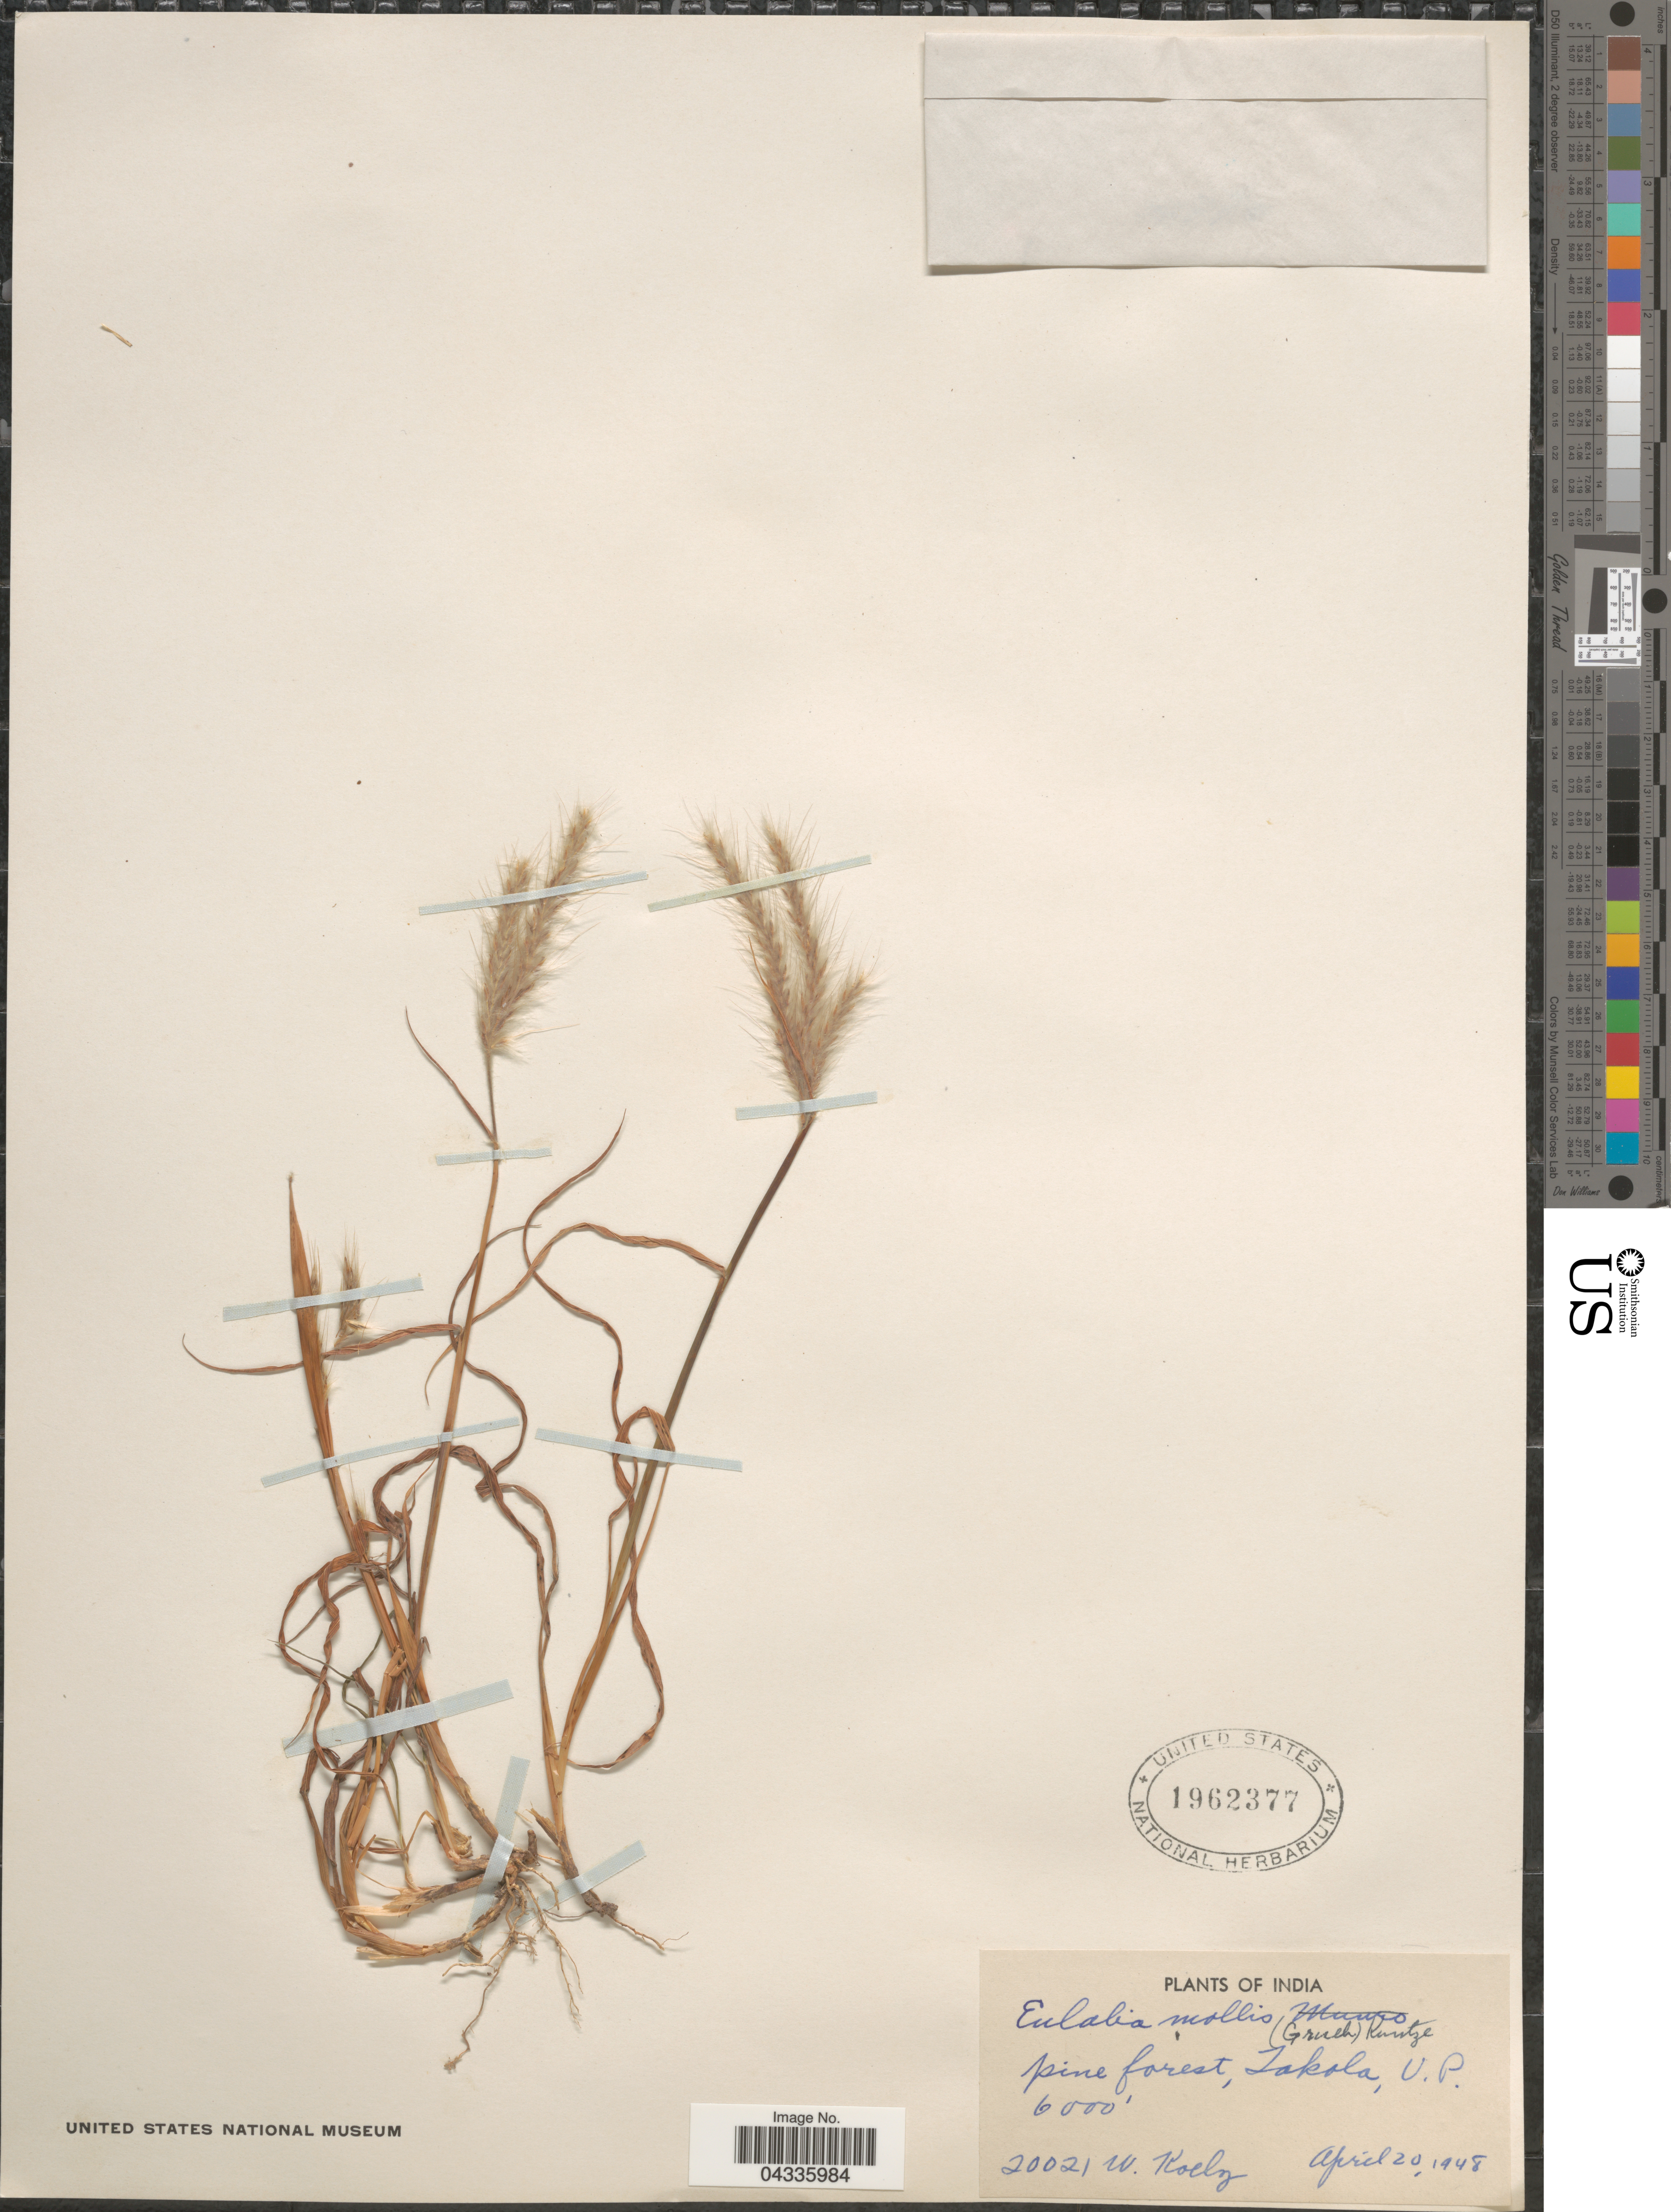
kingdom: Plantae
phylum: Tracheophyta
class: Liliopsida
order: Poales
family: Poaceae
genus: Eulalia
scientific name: Eulalia mollis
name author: (Griseb.) Kuntze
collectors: W. Koelz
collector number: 20021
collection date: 1948-04-20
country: India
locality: Pine forest, Takola, U.P.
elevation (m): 1829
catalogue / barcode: US 1962377